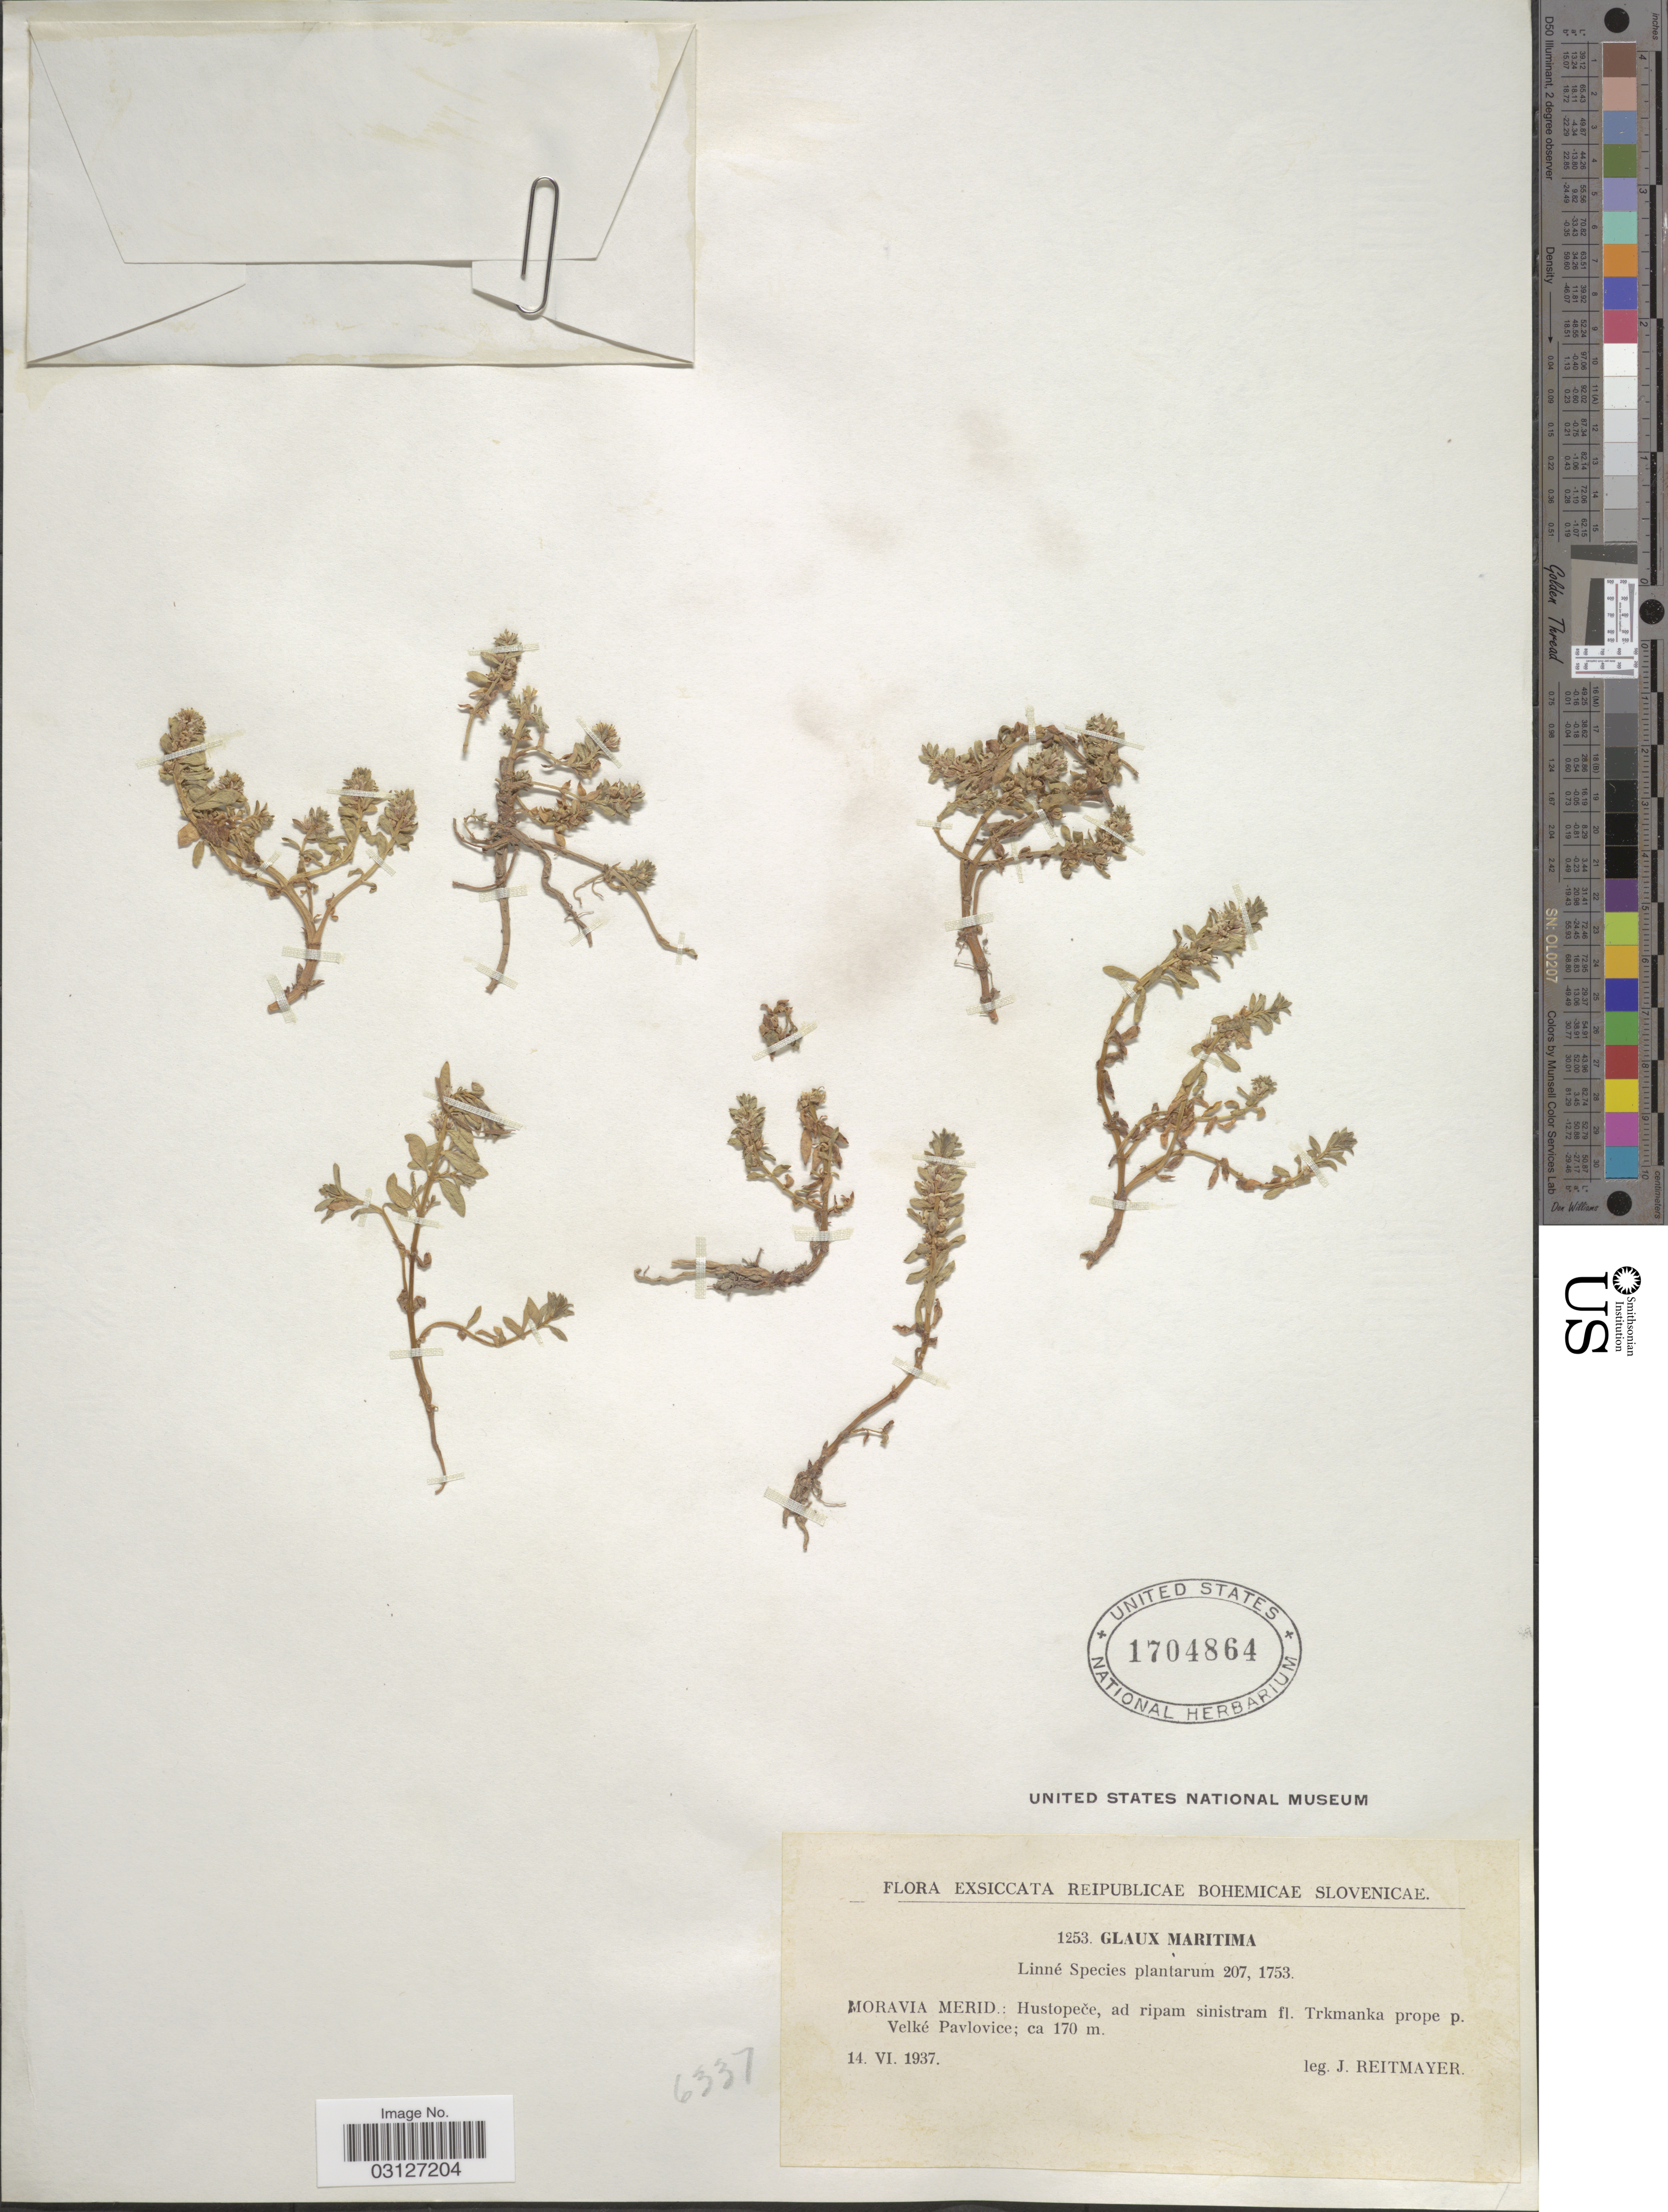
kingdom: Plantae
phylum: Tracheophyta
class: Magnoliopsida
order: Ericales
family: Primulaceae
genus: Glaux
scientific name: Glaux maritima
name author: L.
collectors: J. Reitmayer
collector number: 1253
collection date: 1937-06-14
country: Czechia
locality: Moravia Merid.: Hustopece, ad ripam sinistram fl. Trkmanka prope p. Velké Pavlovice.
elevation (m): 170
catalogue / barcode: US 1704864